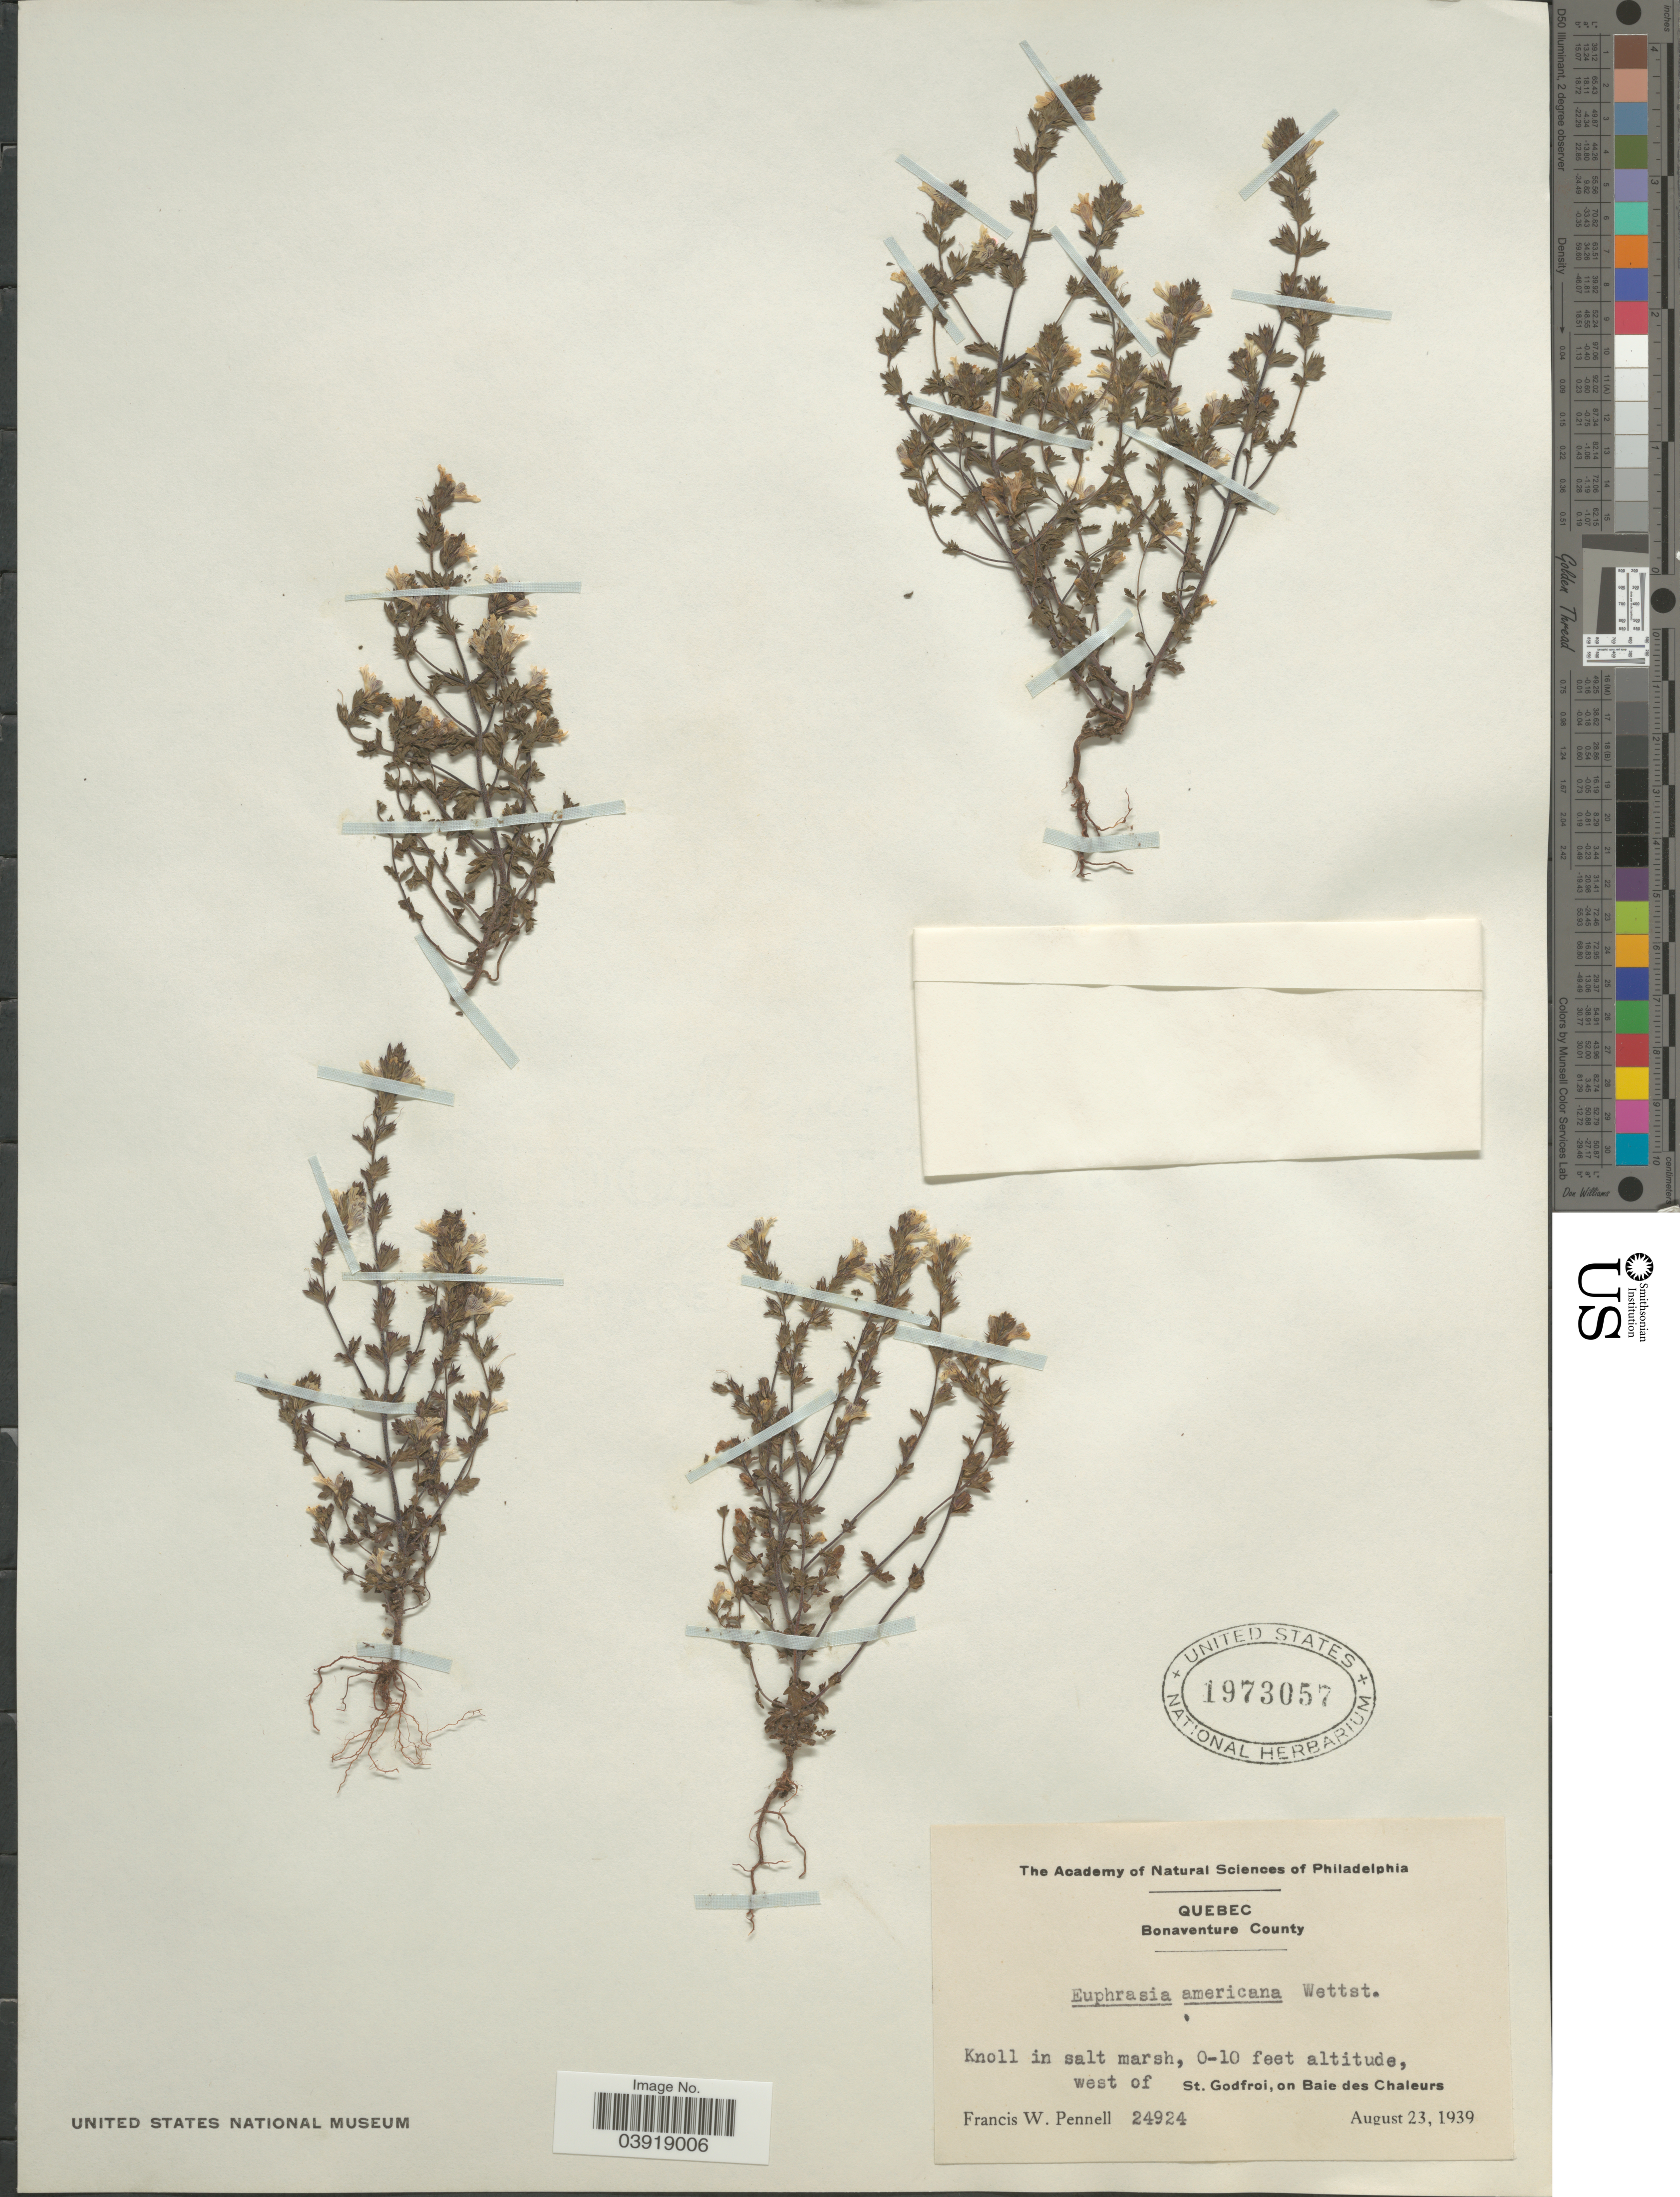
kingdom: Plantae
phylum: Tracheophyta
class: Magnoliopsida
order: Lamiales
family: Orobanchaceae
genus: Euphrasia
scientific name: Euphrasia americana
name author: Wettst.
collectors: F. W. Pennell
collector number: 24924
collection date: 1939-08-23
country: Canada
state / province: Quebec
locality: Bonaventure County. West of St. Godfroi, on Baie des Chaleurs.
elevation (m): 0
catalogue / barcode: US 1973057